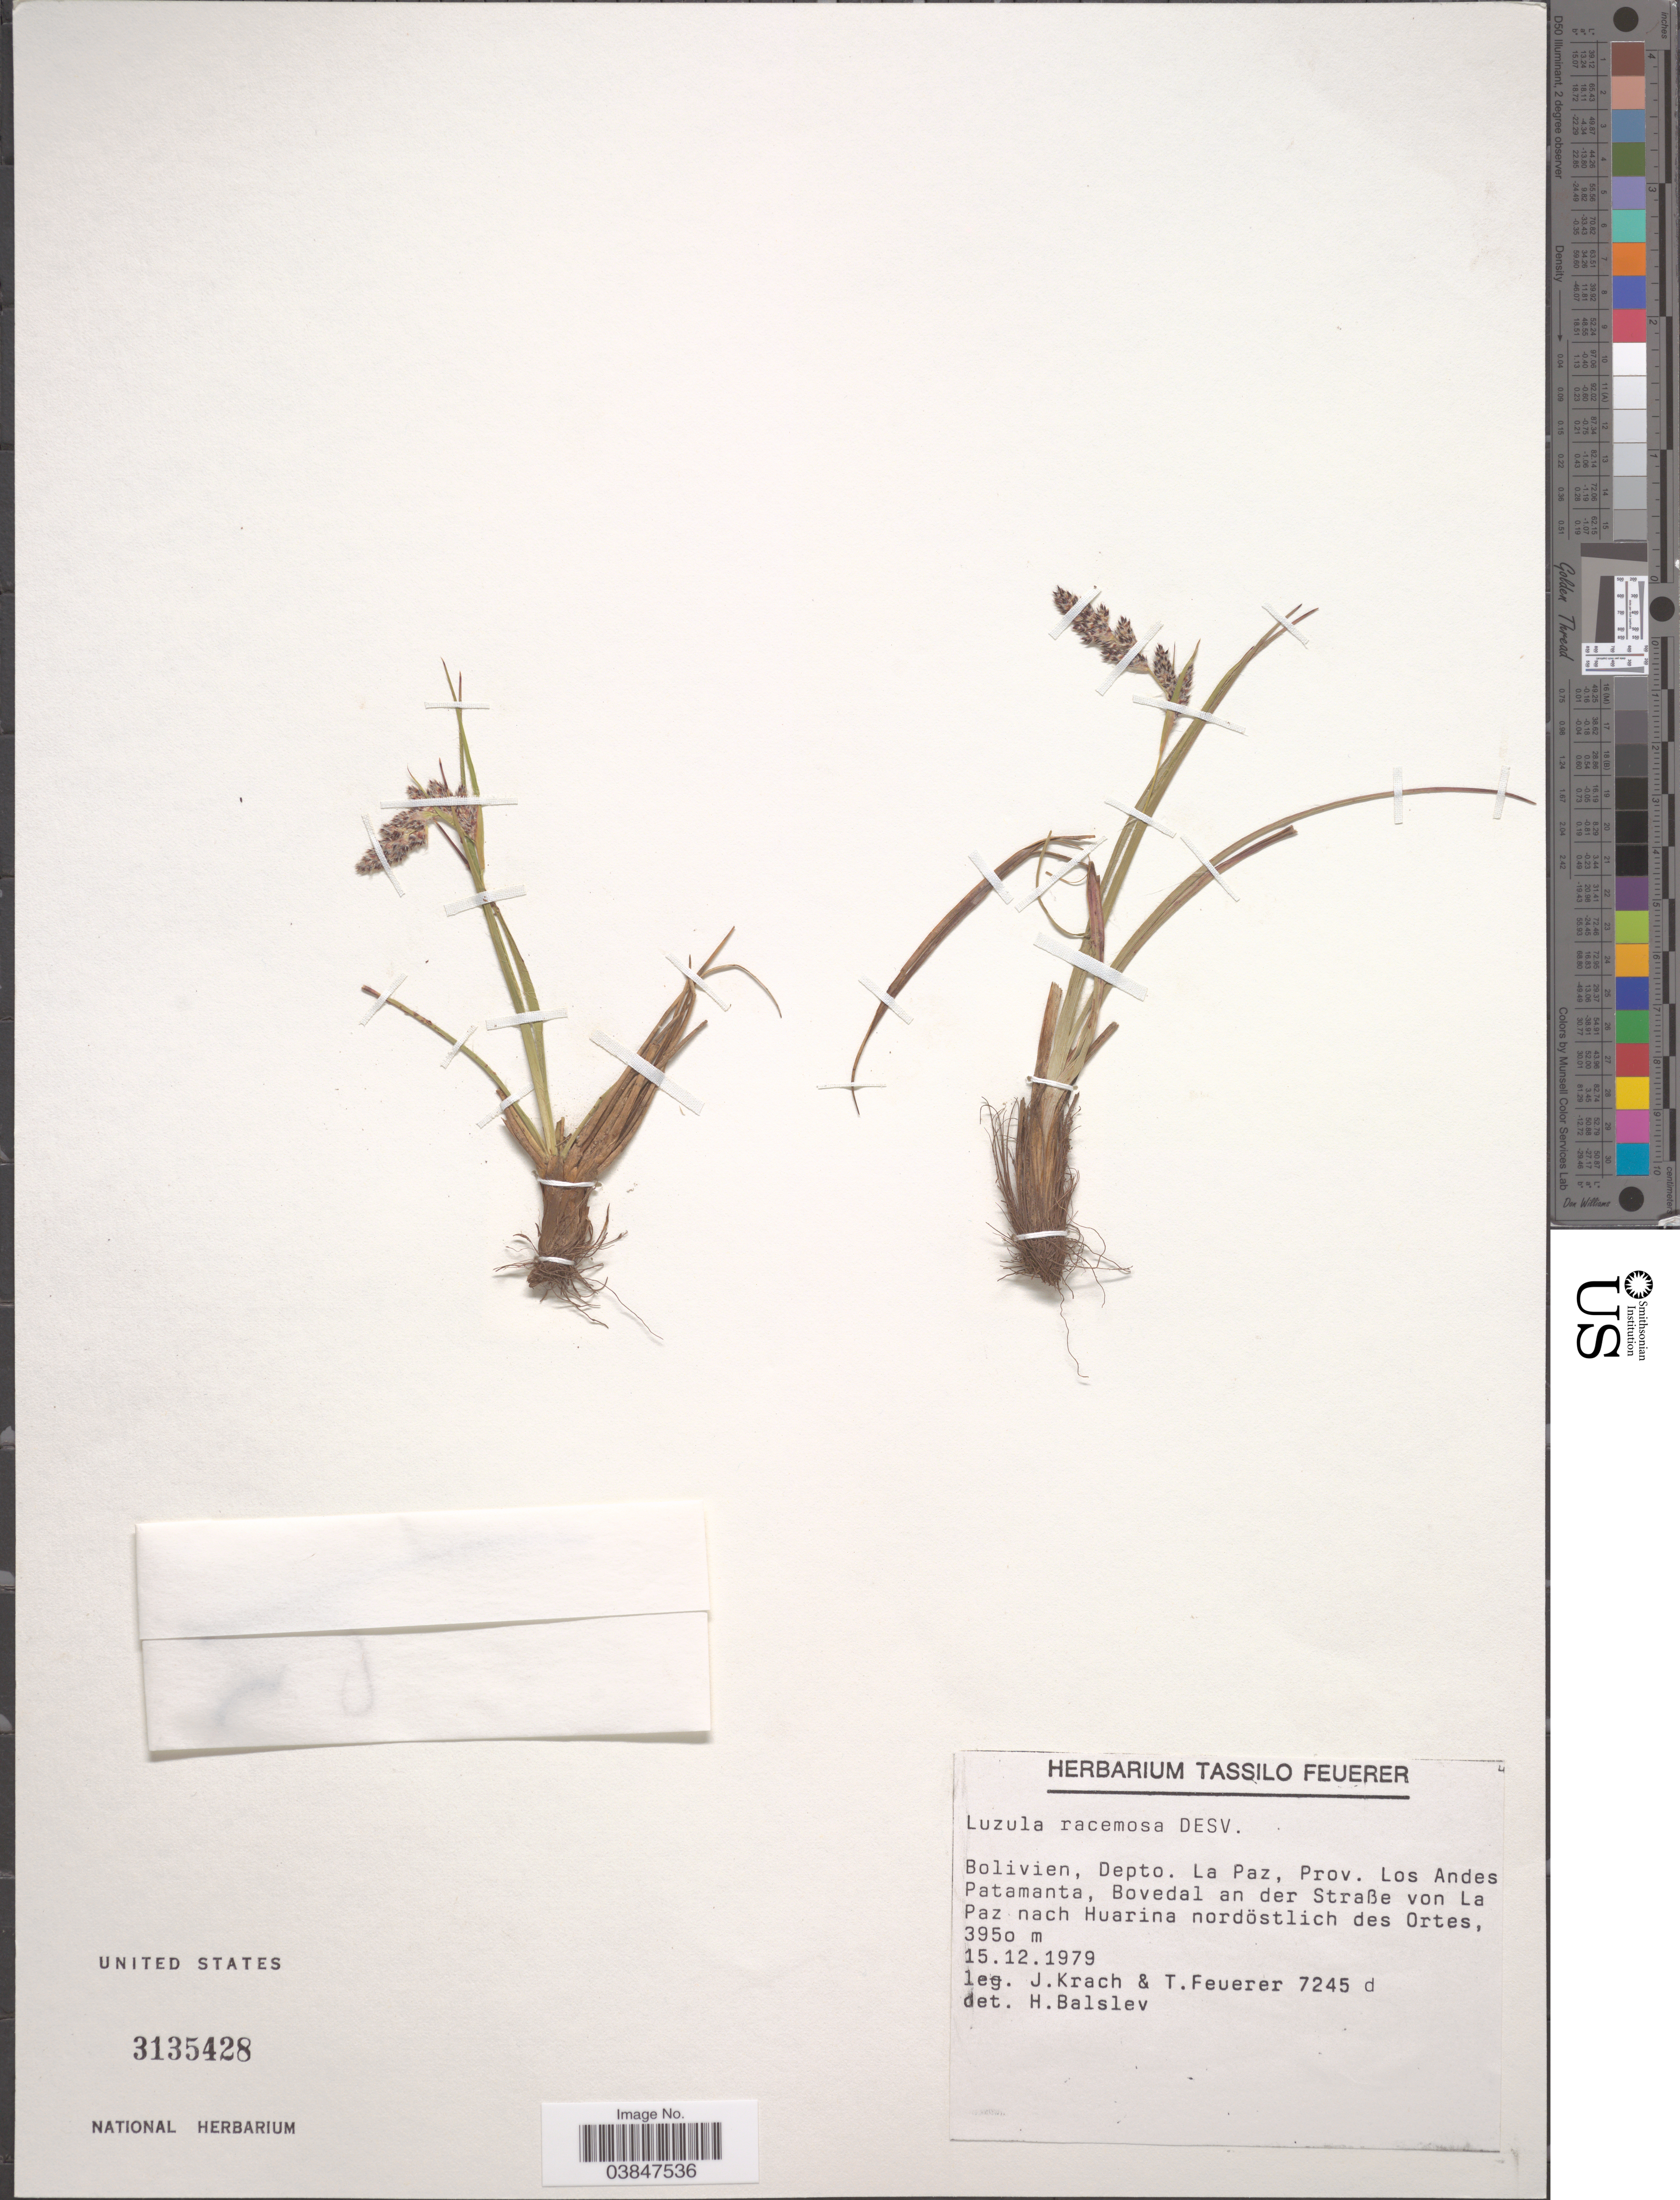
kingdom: Plantae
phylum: Tracheophyta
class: Liliopsida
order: Poales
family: Juncaceae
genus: Luzula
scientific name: Luzula racemosa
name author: Desv.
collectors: J. Krach & T. Feuerer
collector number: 7245d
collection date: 1979-12-15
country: Bolivia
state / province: La Paz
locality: Depto. La Paz, Prov. Los Andes Patamanta, Bovedal an der Straße von La Paz nach Huarina nordöstlich des Ortes.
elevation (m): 3950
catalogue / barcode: US 3135428